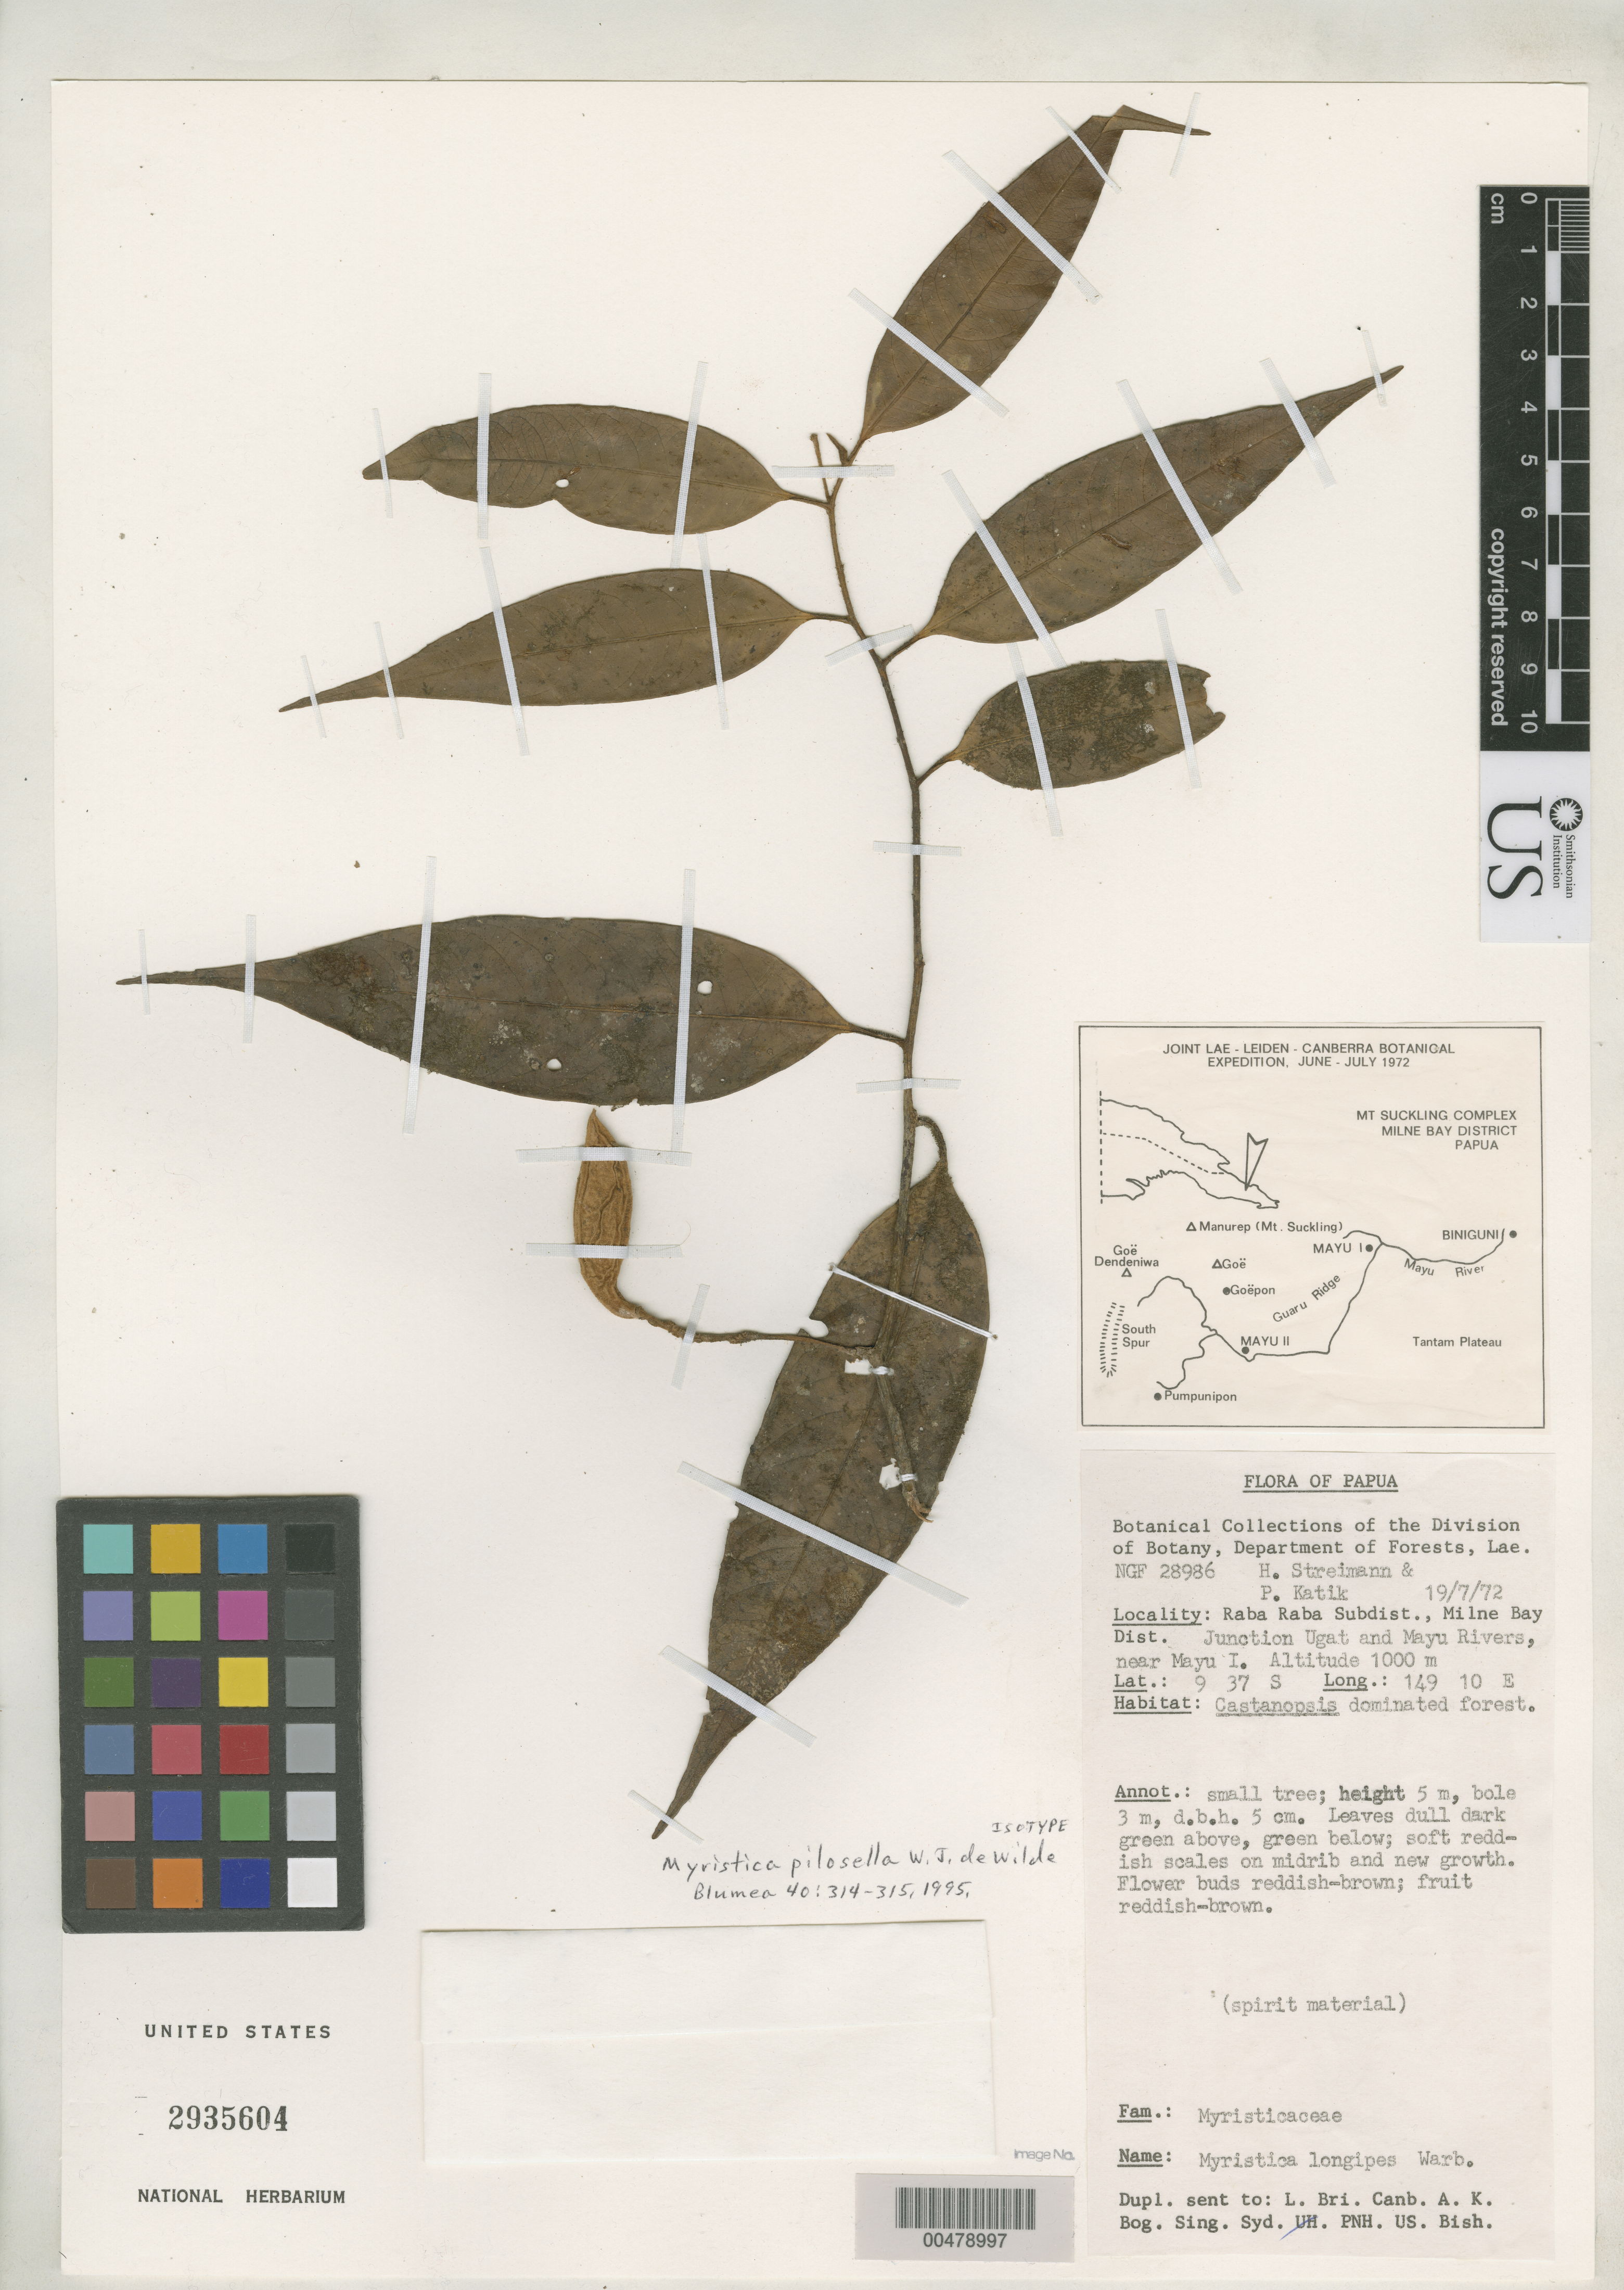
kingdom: Plantae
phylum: Tracheophyta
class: Magnoliopsida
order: Magnoliales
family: Myristicaceae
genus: Myristica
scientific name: Myristica pilosella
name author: W.J. de Wilde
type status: Isotype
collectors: H. Streimann & P. Katik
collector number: Ngf 28986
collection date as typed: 19 Jul 1972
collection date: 1972-07-19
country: Papua New Guinea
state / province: Milne Bay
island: New Guinea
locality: Raba Raba subdist., junction Ugat & Mayu Rivers, near Mayu I.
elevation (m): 1000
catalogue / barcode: US 2935604